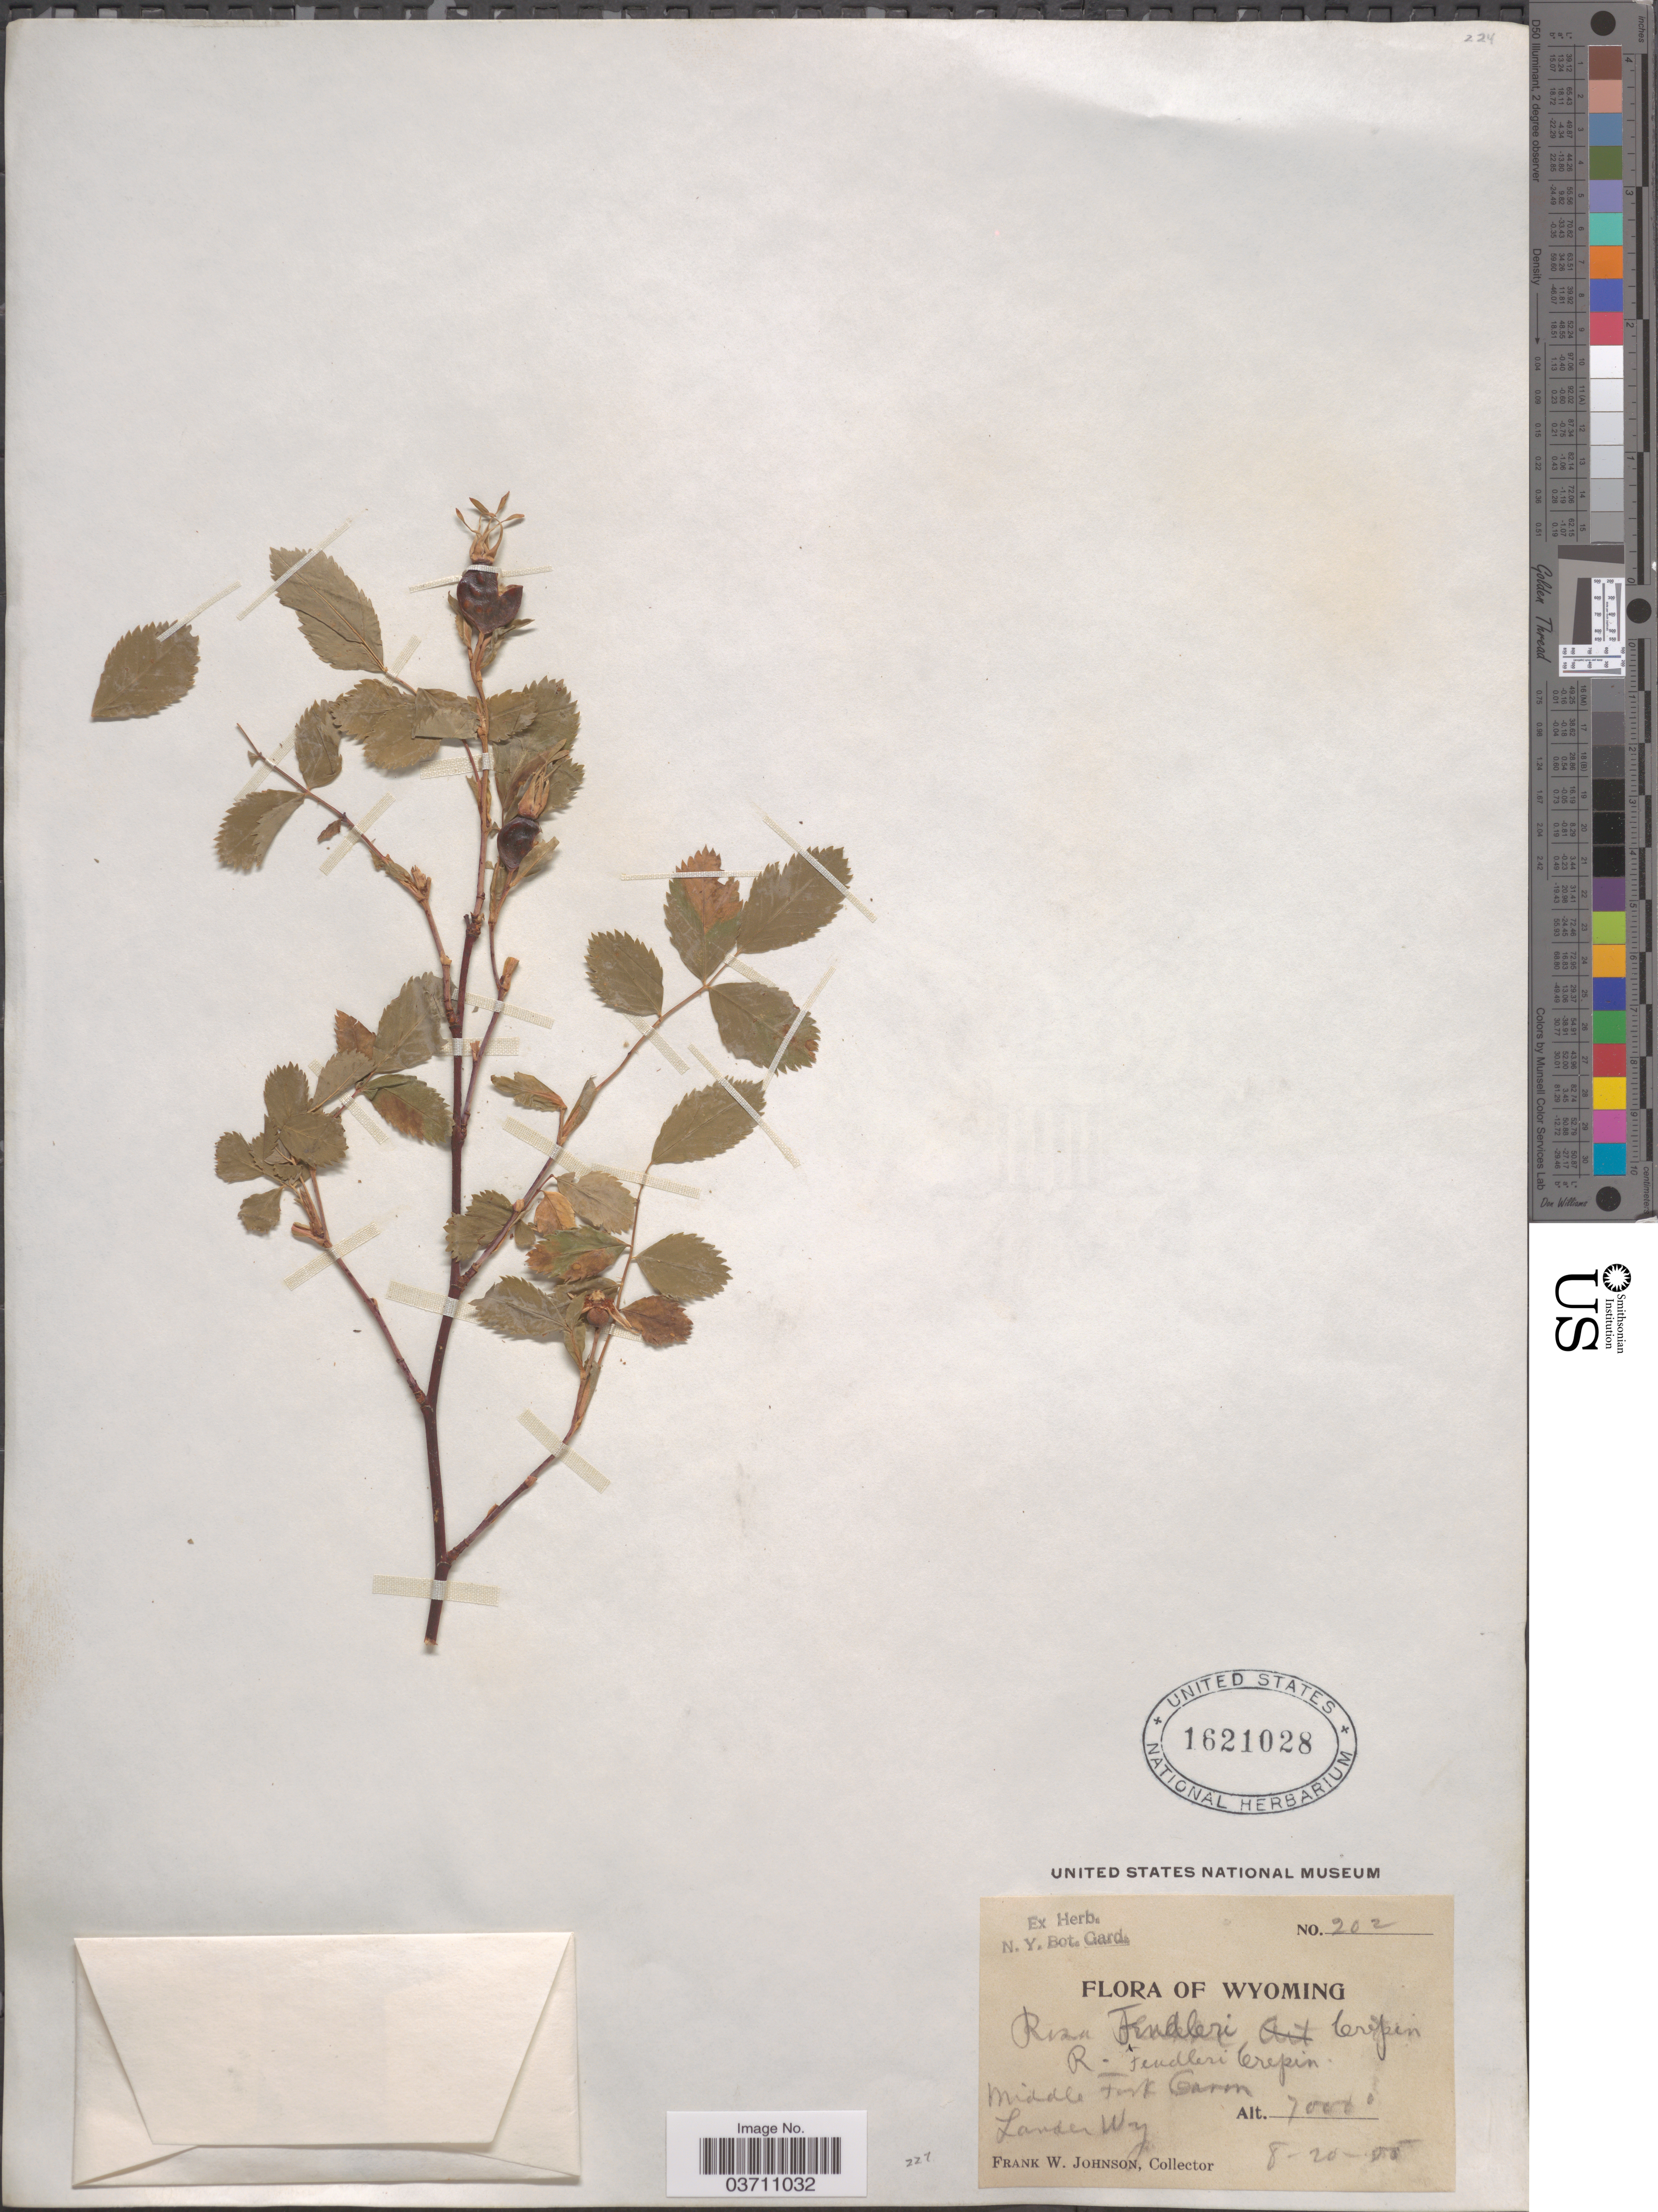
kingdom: Plantae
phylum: Tracheophyta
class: Magnoliopsida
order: Rosales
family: Rosaceae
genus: Rosa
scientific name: Rosa fendleri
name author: Crép.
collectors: F. W. Johnson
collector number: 202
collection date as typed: Transcribed d/m/y: 20/8/5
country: United States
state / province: Wyoming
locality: Middle Fork Canon. Lander.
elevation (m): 2134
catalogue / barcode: US 1621028